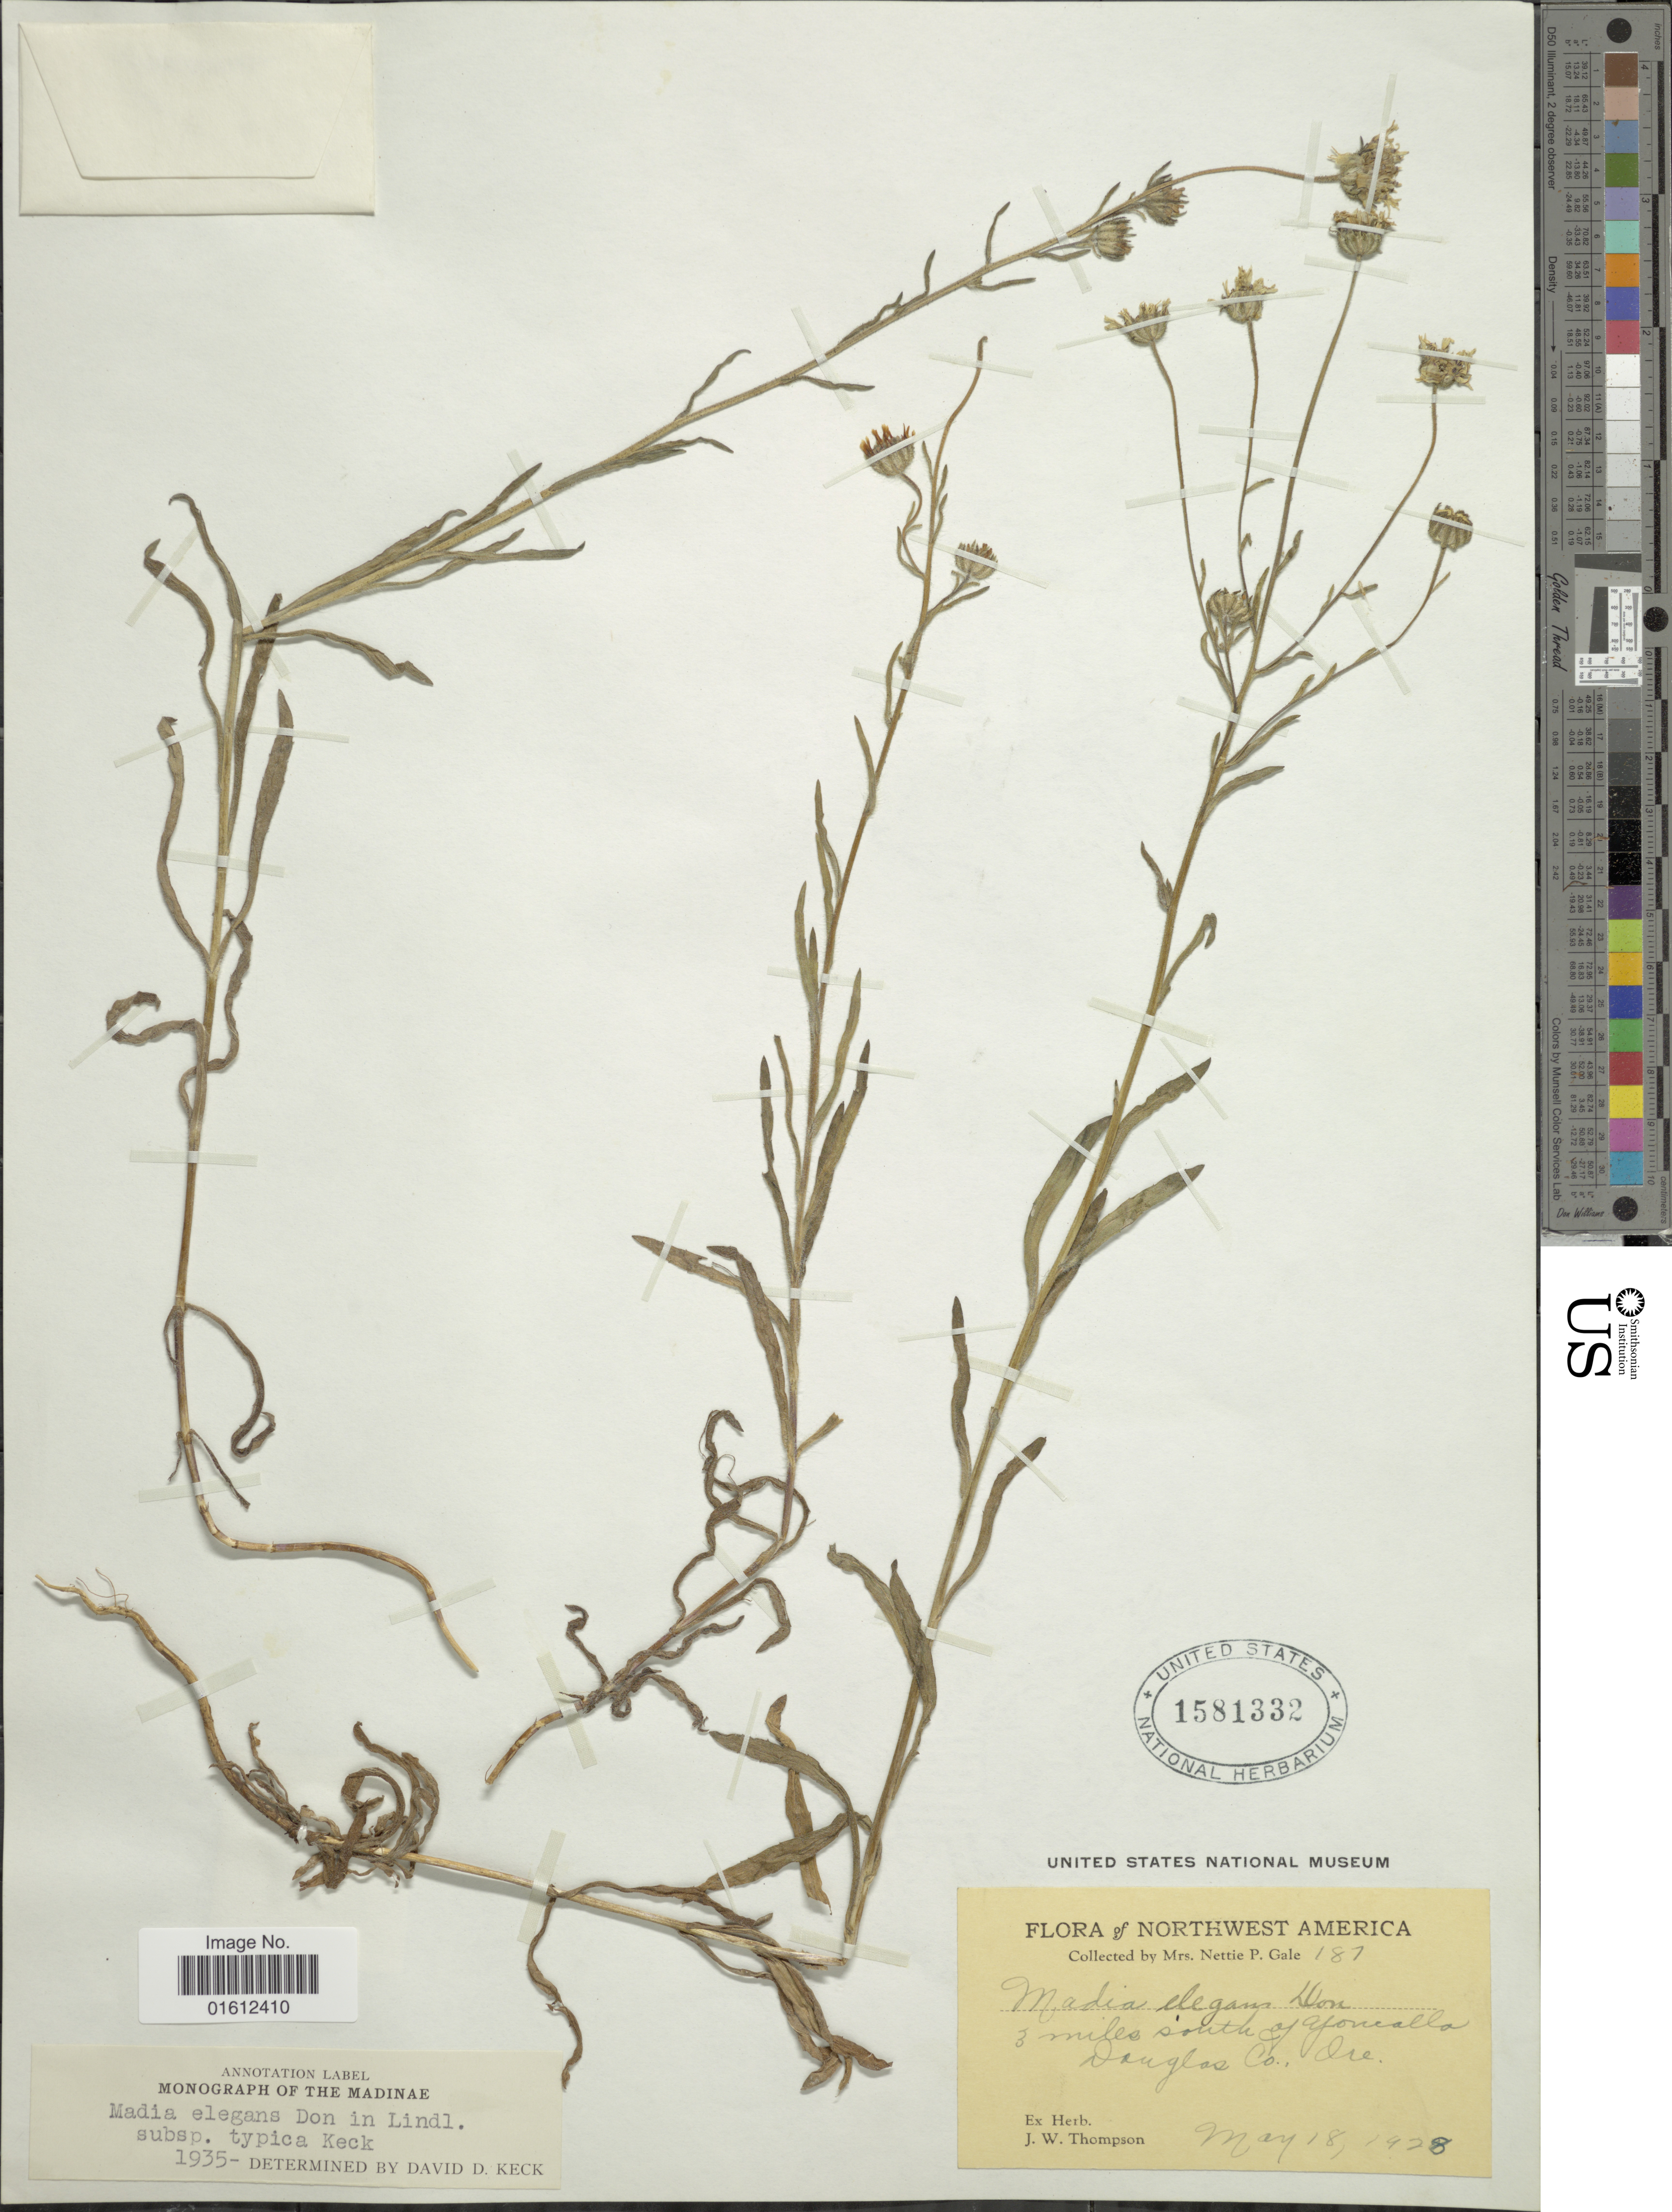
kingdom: Plantae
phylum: Tracheophyta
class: Magnoliopsida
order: Asterales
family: Asteraceae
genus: Madia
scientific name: Madia elegans subsp. elegans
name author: D. Don ex Lindl.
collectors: N. Gale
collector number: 187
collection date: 1928-05-18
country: United States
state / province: Oregon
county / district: Douglas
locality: Northwest America. 3 miles south of Yonealla Douglas Co.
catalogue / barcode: US 1581332